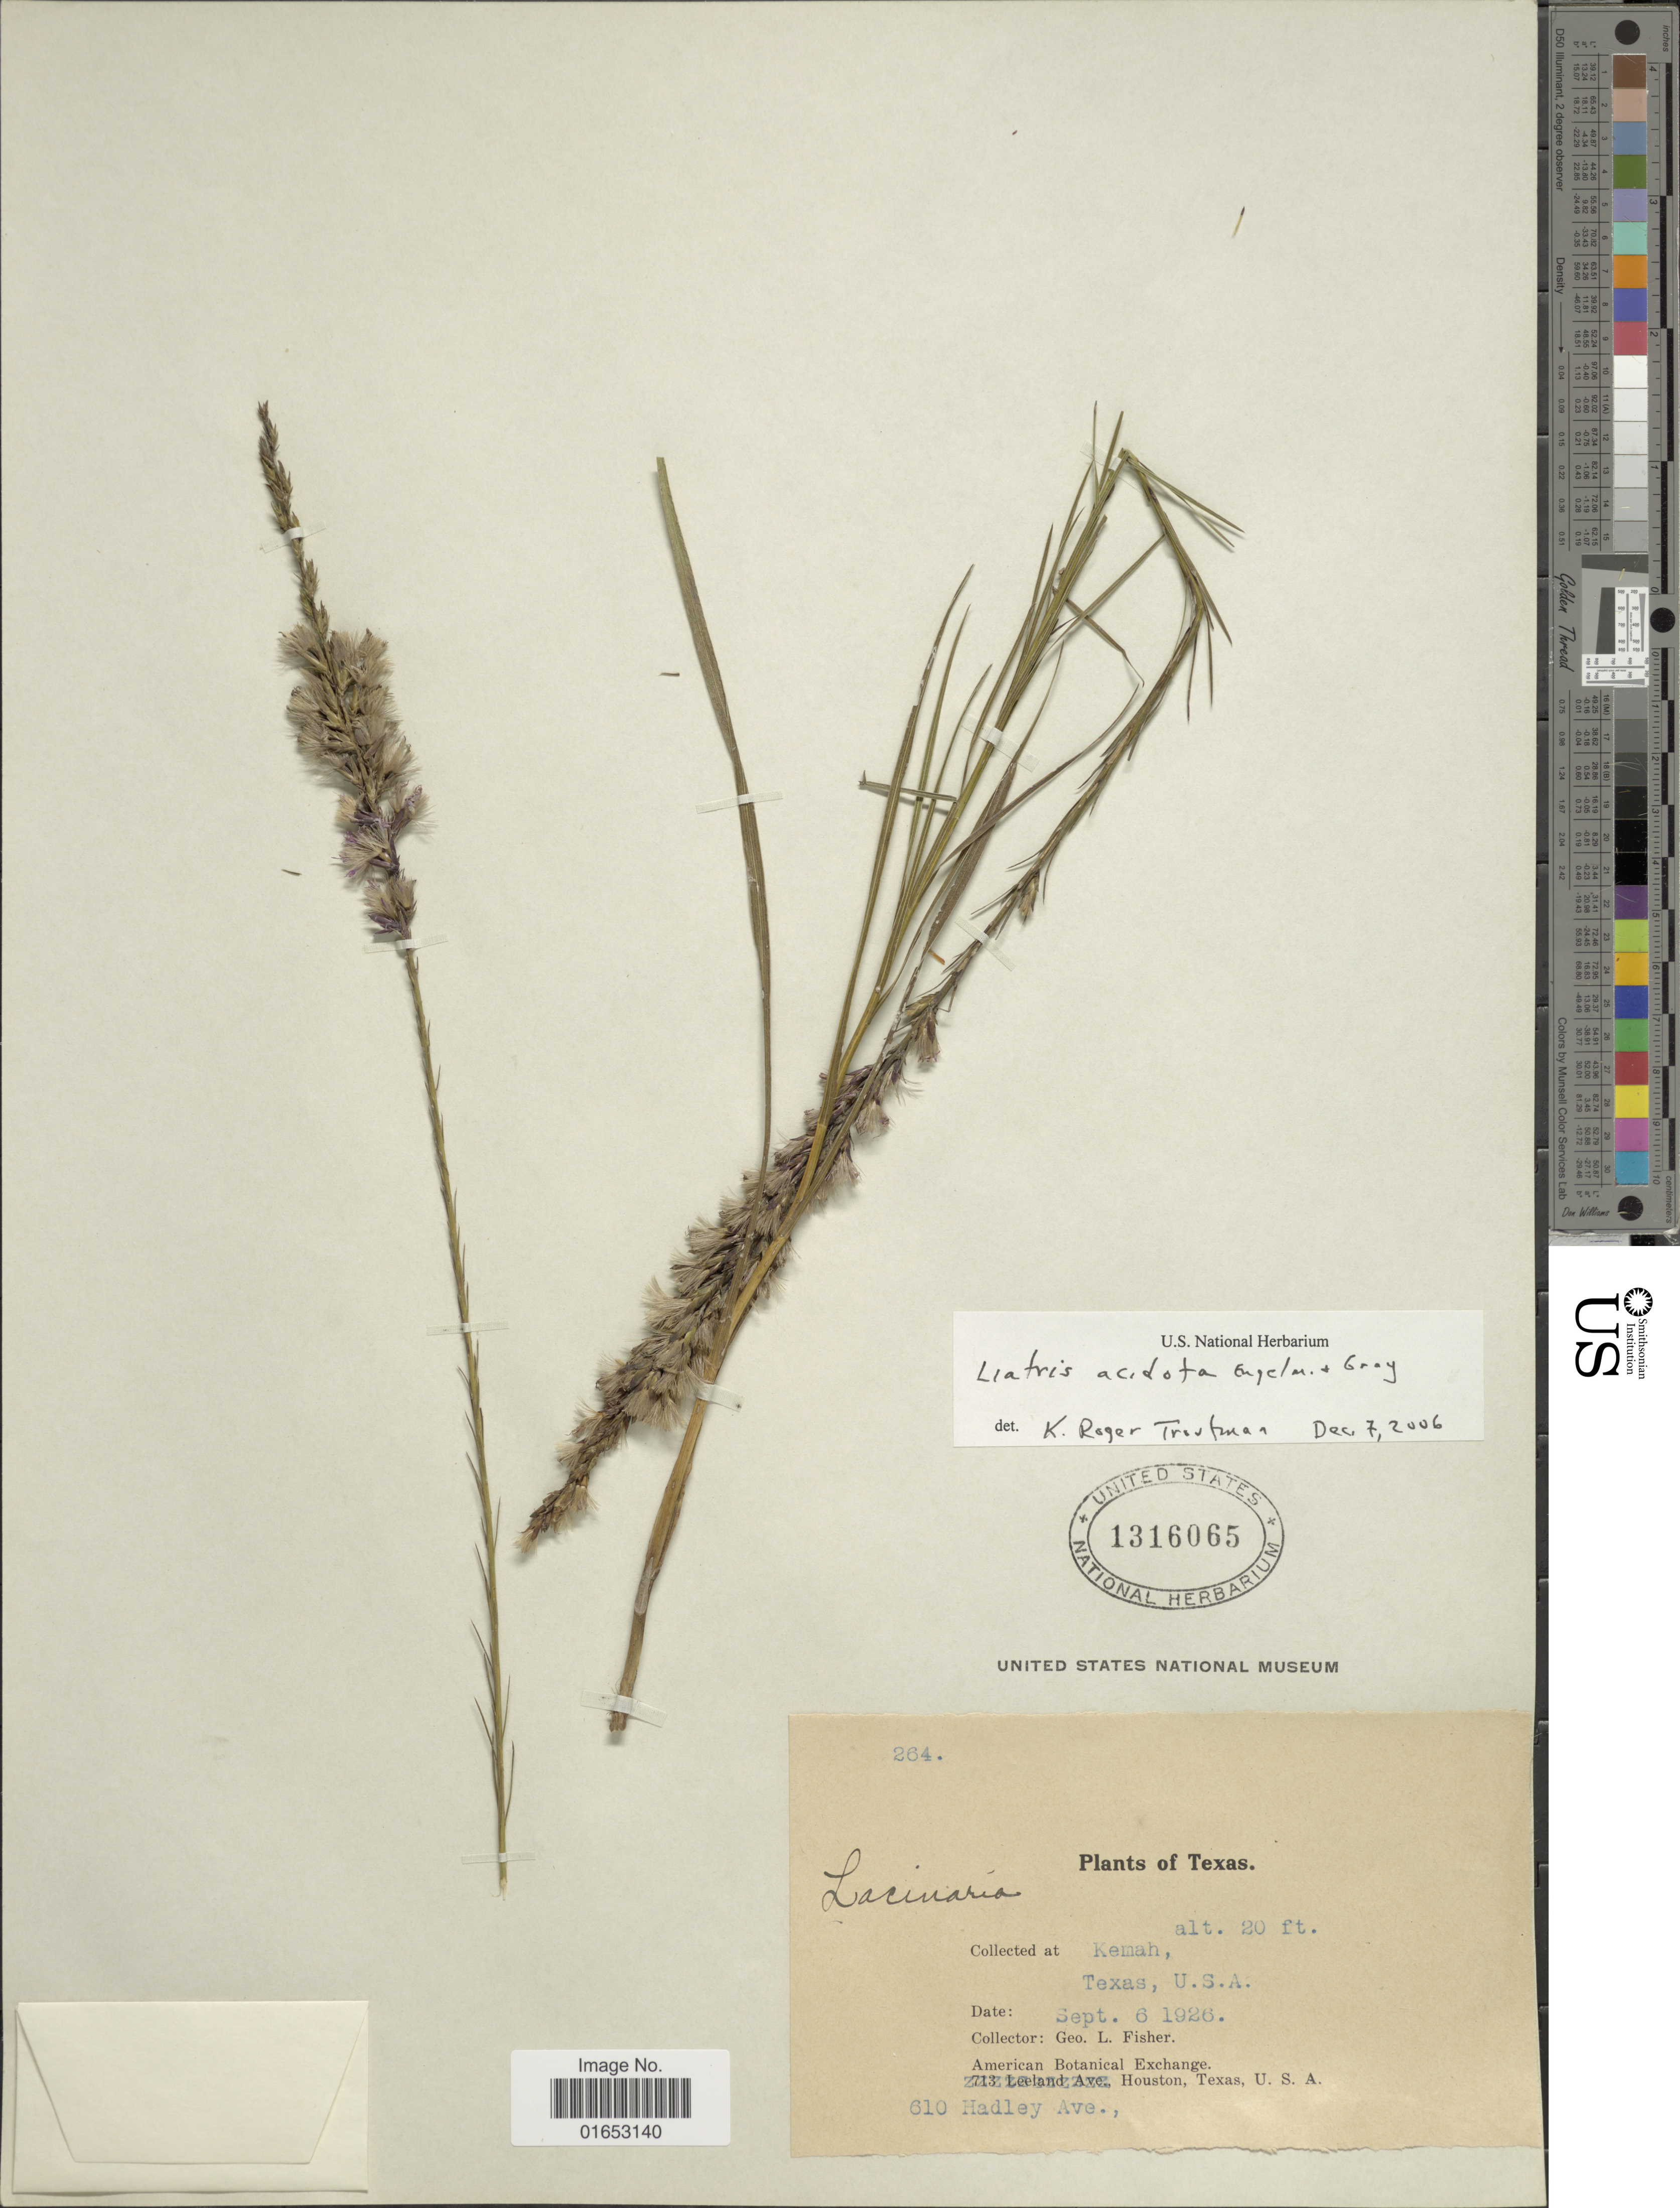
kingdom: Plantae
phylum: Tracheophyta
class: Magnoliopsida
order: Asterales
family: Asteraceae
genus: Liatris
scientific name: Liatris acidota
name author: Engelm. & A. Gray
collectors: G. L. Fisher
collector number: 264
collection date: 1926-09-06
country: United States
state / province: Texas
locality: Kemah, 610 Hadley Ave Houston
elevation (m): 6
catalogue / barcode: US 1316065